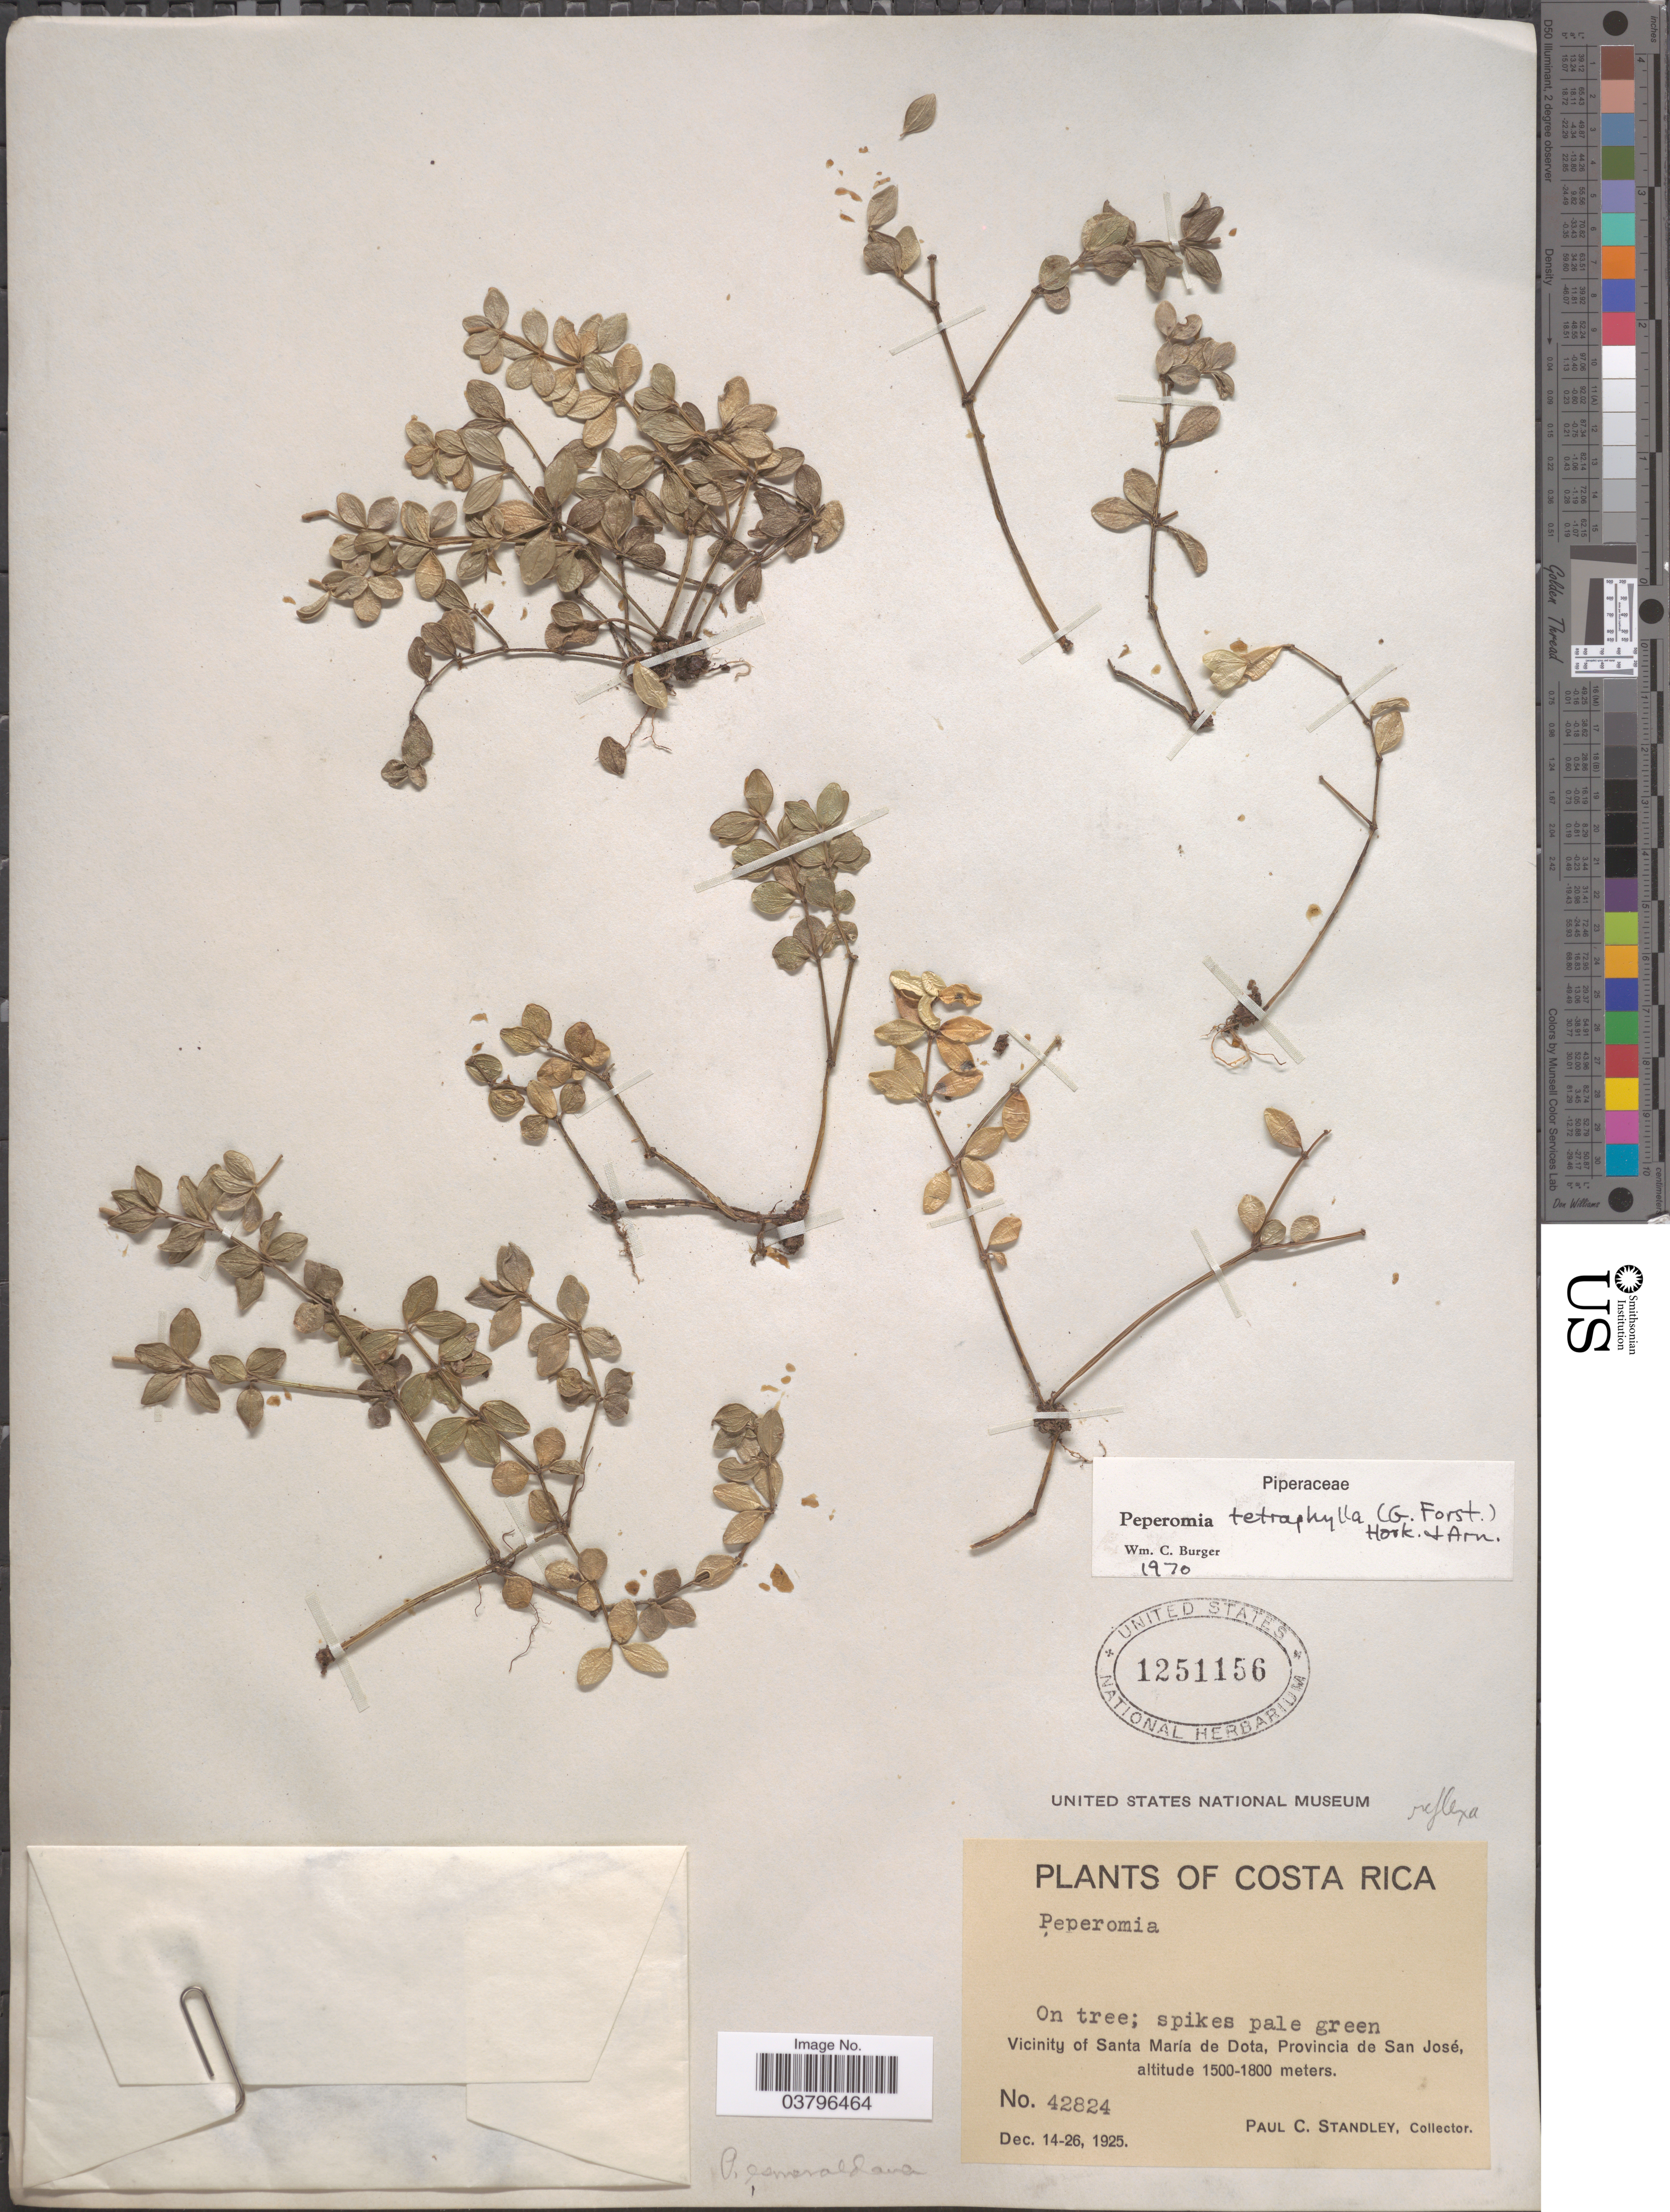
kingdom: Plantae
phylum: Tracheophyta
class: Magnoliopsida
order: Piperales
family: Piperaceae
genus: Peperomia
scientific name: Peperomia tetraphylla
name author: (G. Forst.) Hook. & Arn.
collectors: P. C. Standley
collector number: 42824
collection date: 1925-12-14/1925-12-26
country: Costa Rica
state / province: San José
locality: Vicinity of Santa María de Dota.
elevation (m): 1500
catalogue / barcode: US 1251156